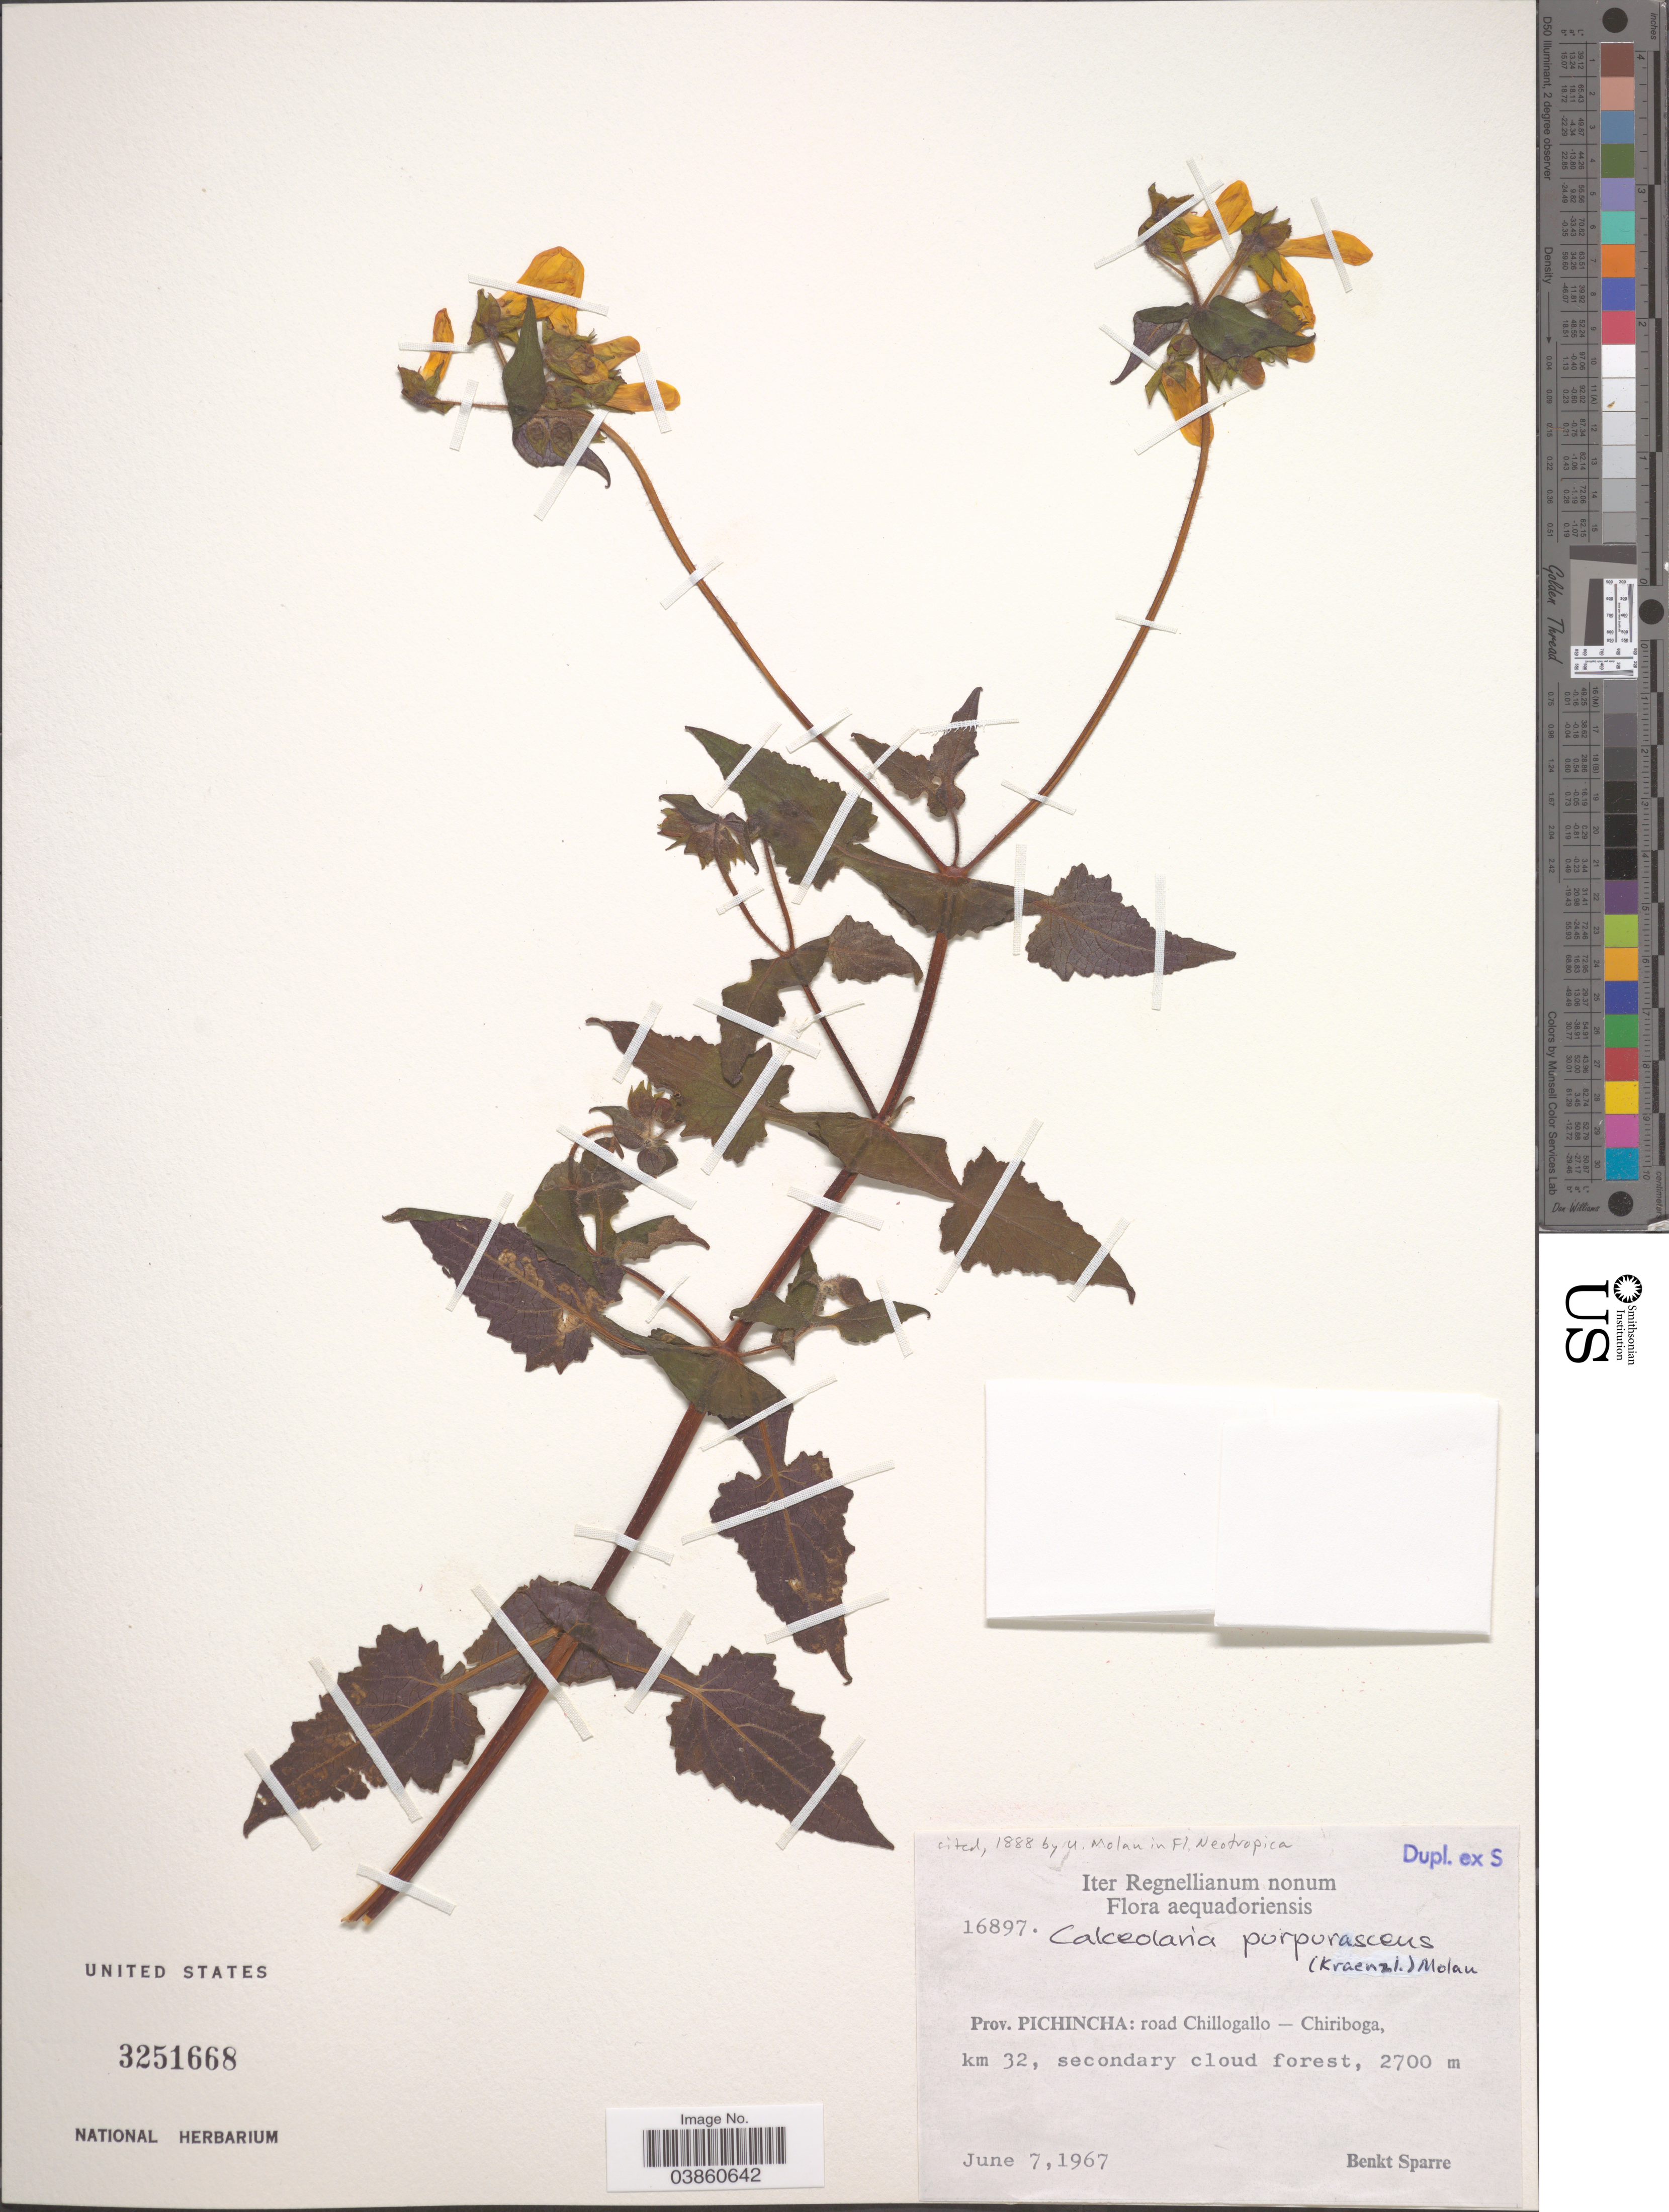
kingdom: Plantae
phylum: Tracheophyta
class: Magnoliopsida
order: Lamiales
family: Calceolariaceae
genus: Calceolaria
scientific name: Calceolaria purpurascens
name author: (Kraenzl.) Molau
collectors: B. Sparre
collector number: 16897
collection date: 1967-06-07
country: Ecuador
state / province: Pichincha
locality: Road Chillogallo - Chiriboga, km 32, secondary cloud forest.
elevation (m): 2700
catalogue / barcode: US 3251668